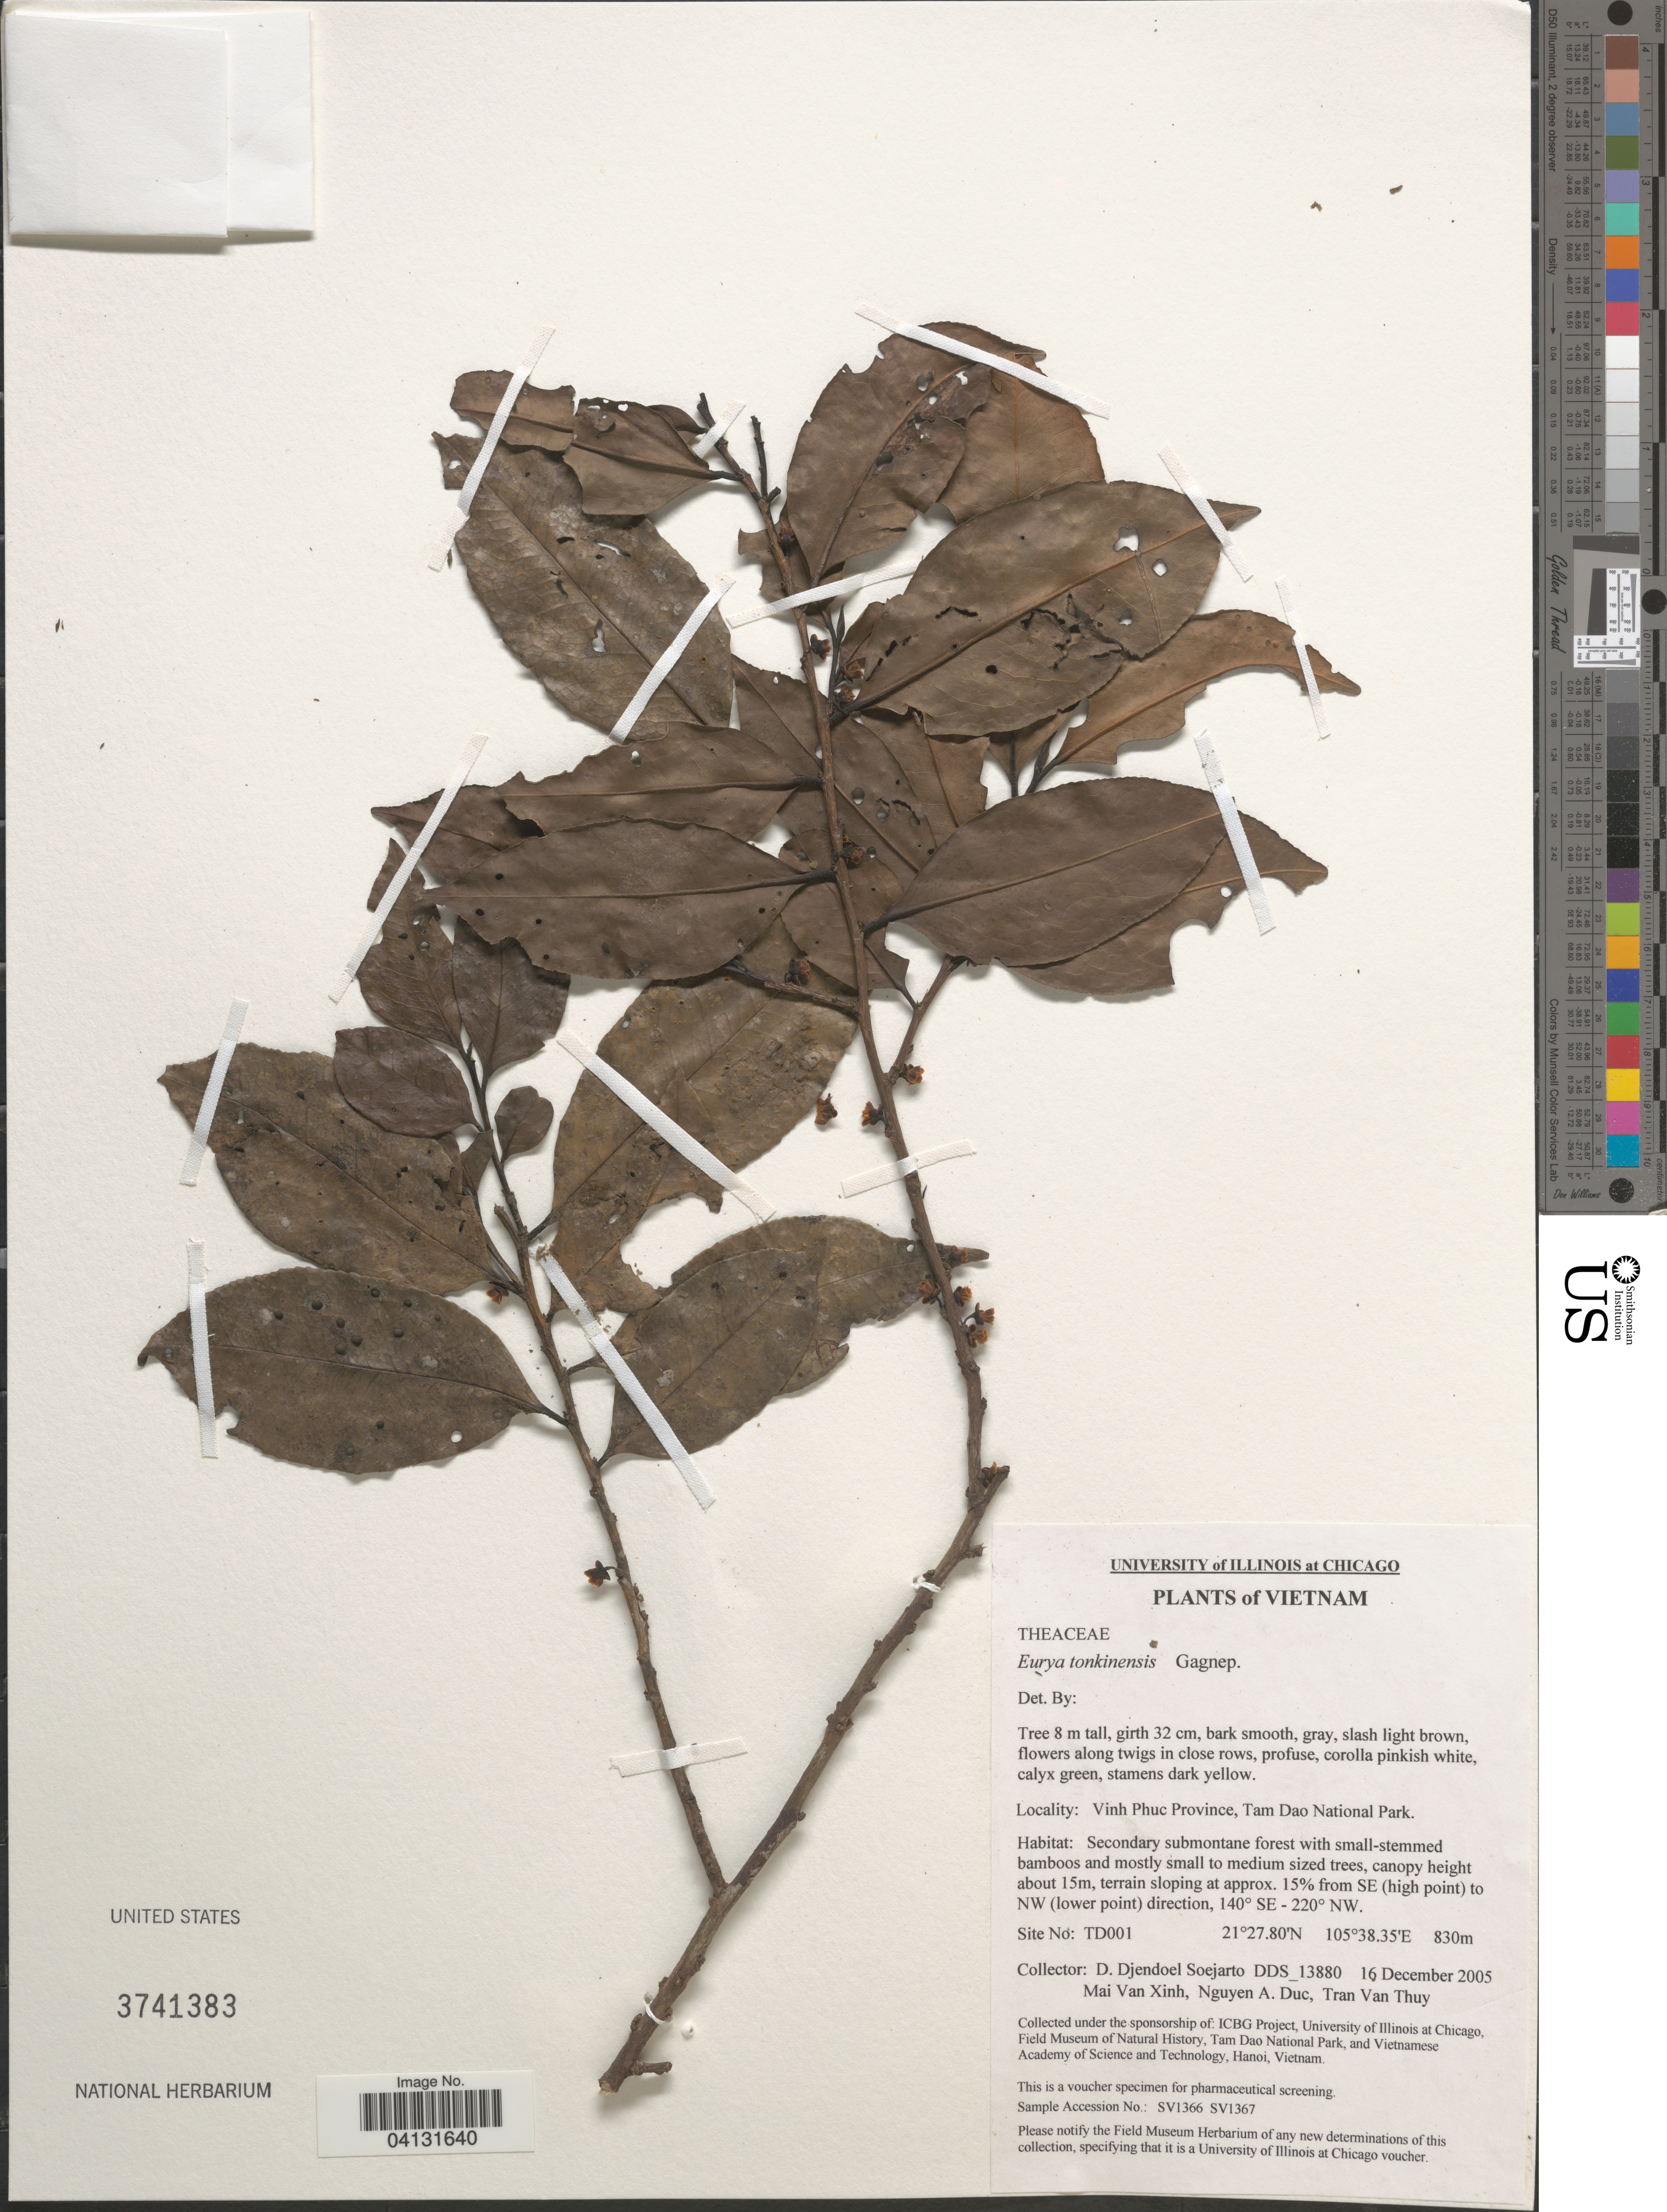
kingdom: Plantae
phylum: Tracheophyta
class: Magnoliopsida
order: Ericales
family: Pentaphylacaceae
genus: Eurya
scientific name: Eurya tonkinensis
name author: Gagnep.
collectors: D. D. Soejarto, M. Xinh, N. Duc & T. Thuy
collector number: DDS13880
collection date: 2005-12-16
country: Vietnam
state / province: Vinh Phuc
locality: Tam Dao National Park. Terrain sloping at approx. 15% from SE (high point) to NW (lower point) direction, 140° SE-220° NW. Site No: TD001.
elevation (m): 830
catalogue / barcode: US 3741383